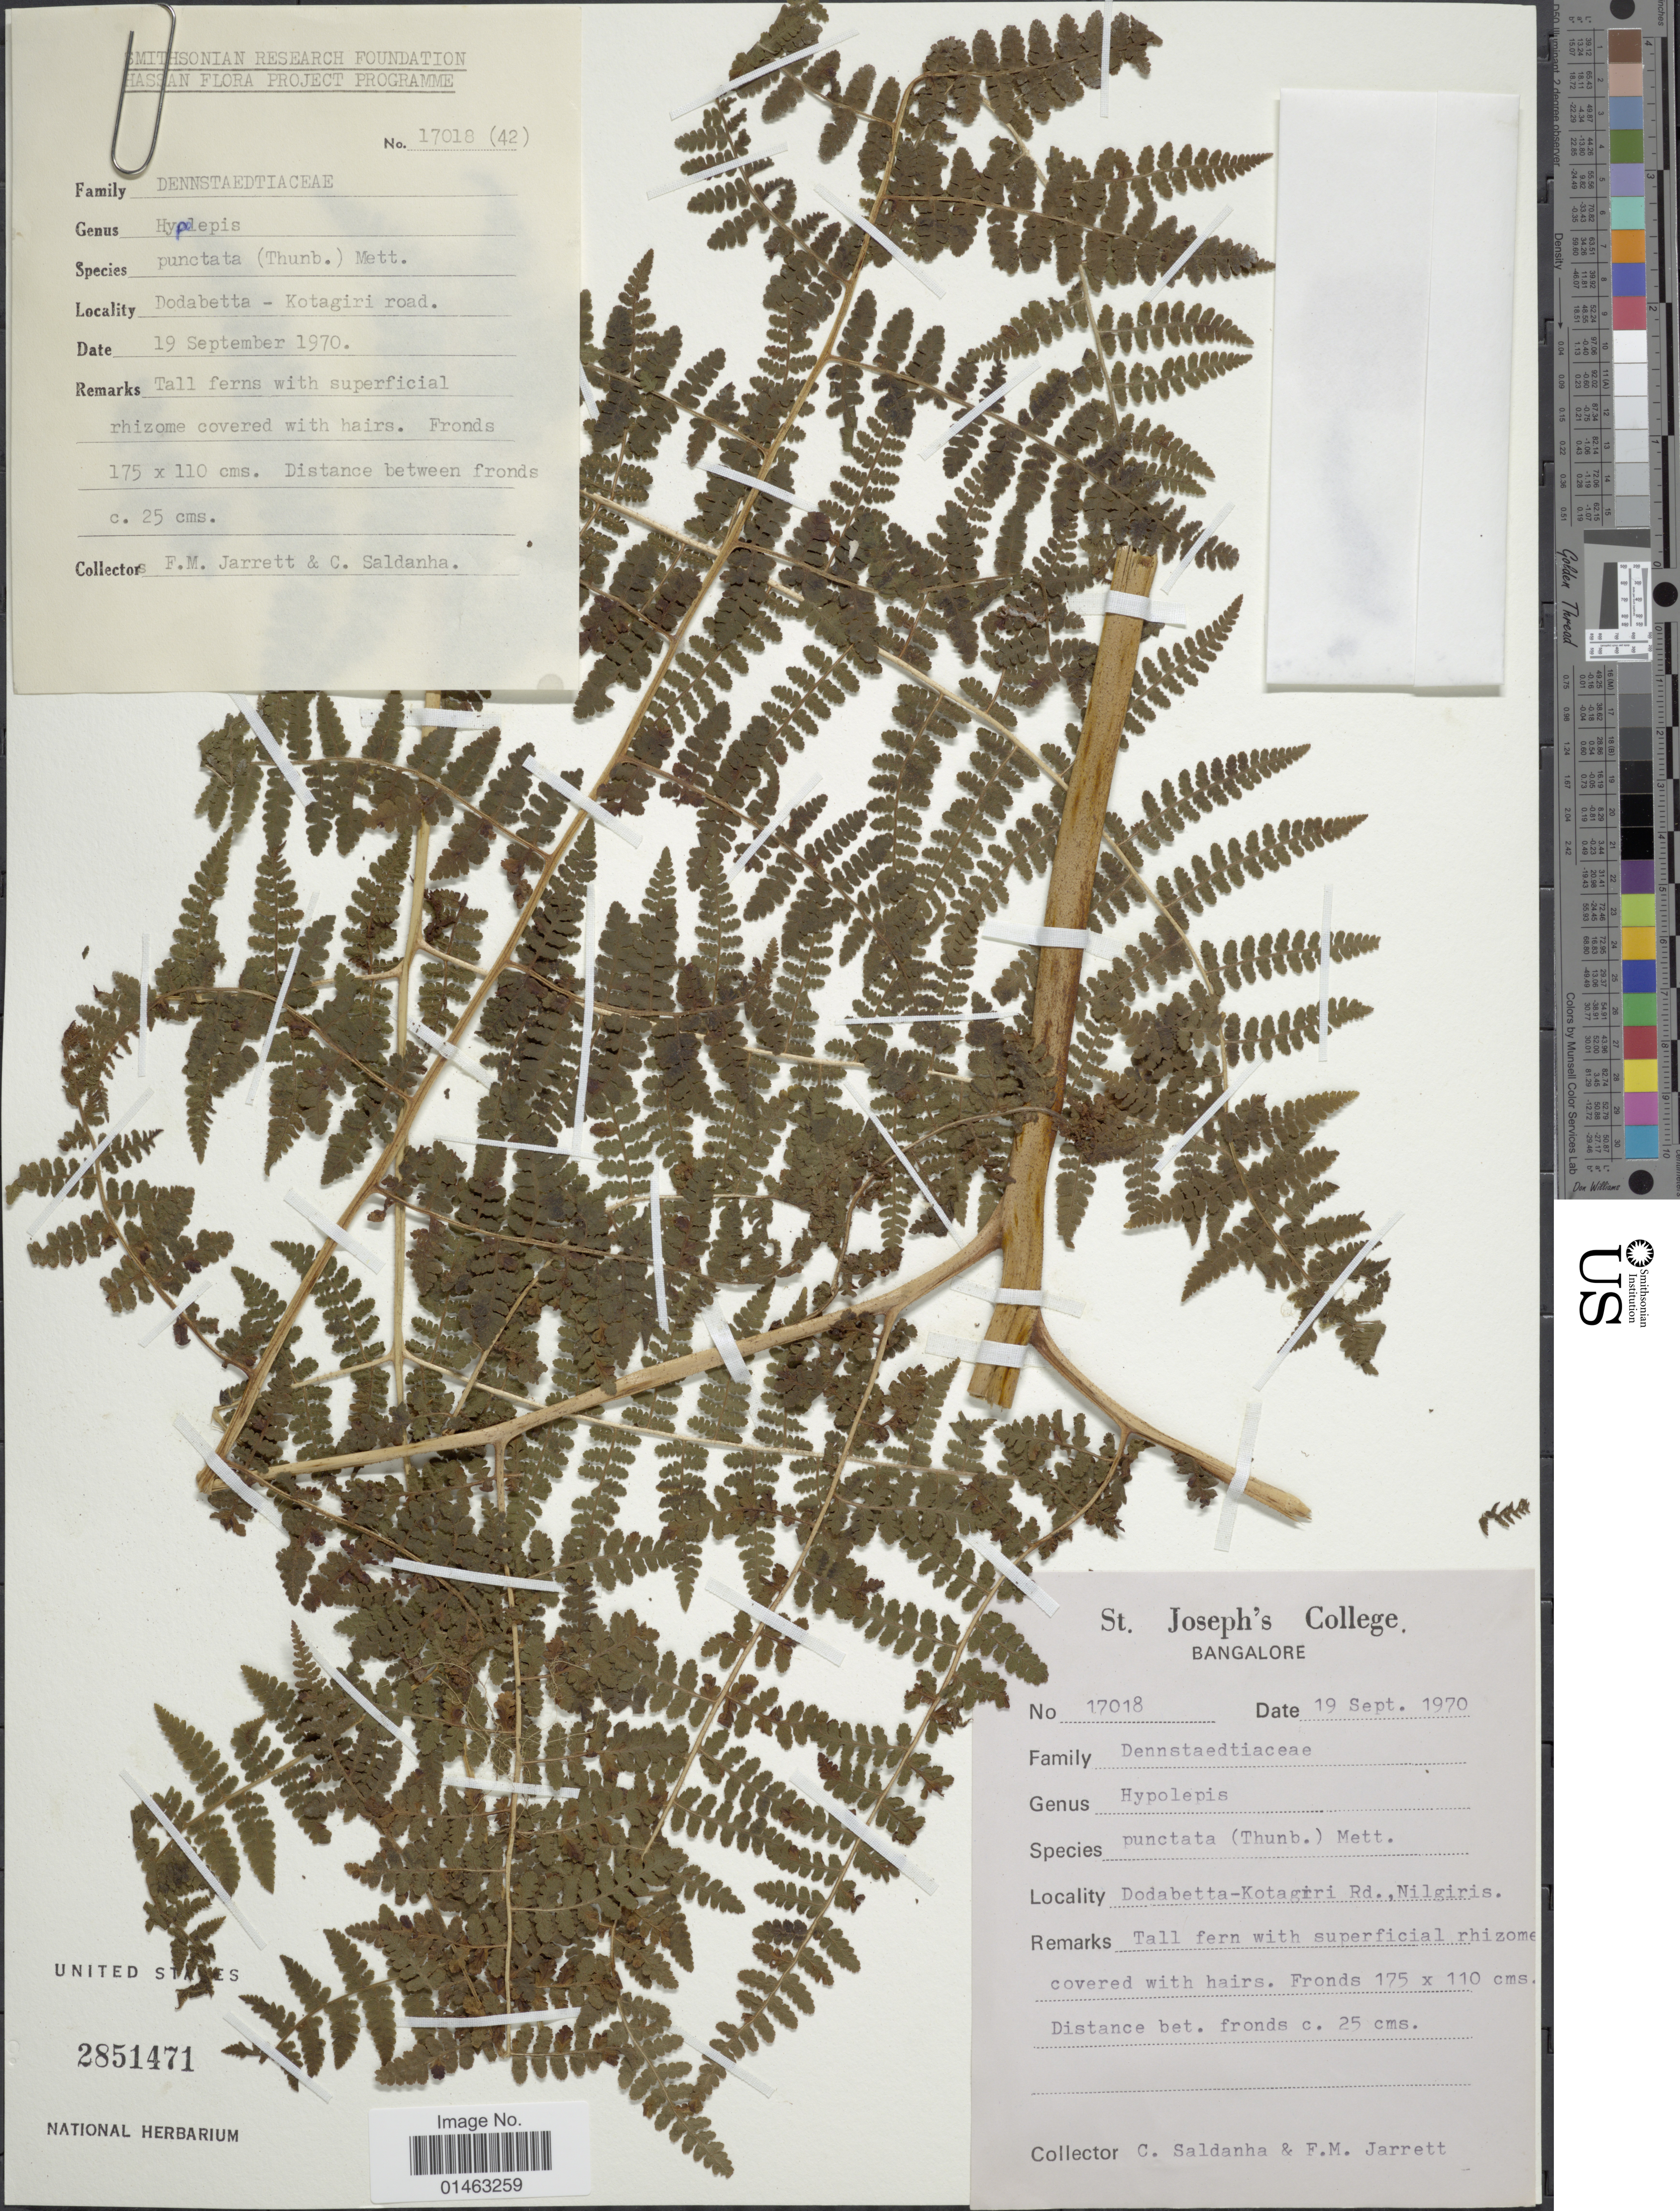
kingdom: Plantae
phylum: Tracheophyta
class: Polypodiopsida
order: Polypodiales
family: Dennstaedtiaceae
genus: Hypolepis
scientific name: Hypolepis punctata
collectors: C. Saldanha & F. M. Jarrett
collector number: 17018 (42)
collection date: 1970-09-19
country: India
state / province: Tamil Nadu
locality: Dodabetta - Kotagiri Rd. , Nilgiris.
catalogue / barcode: US 2851471